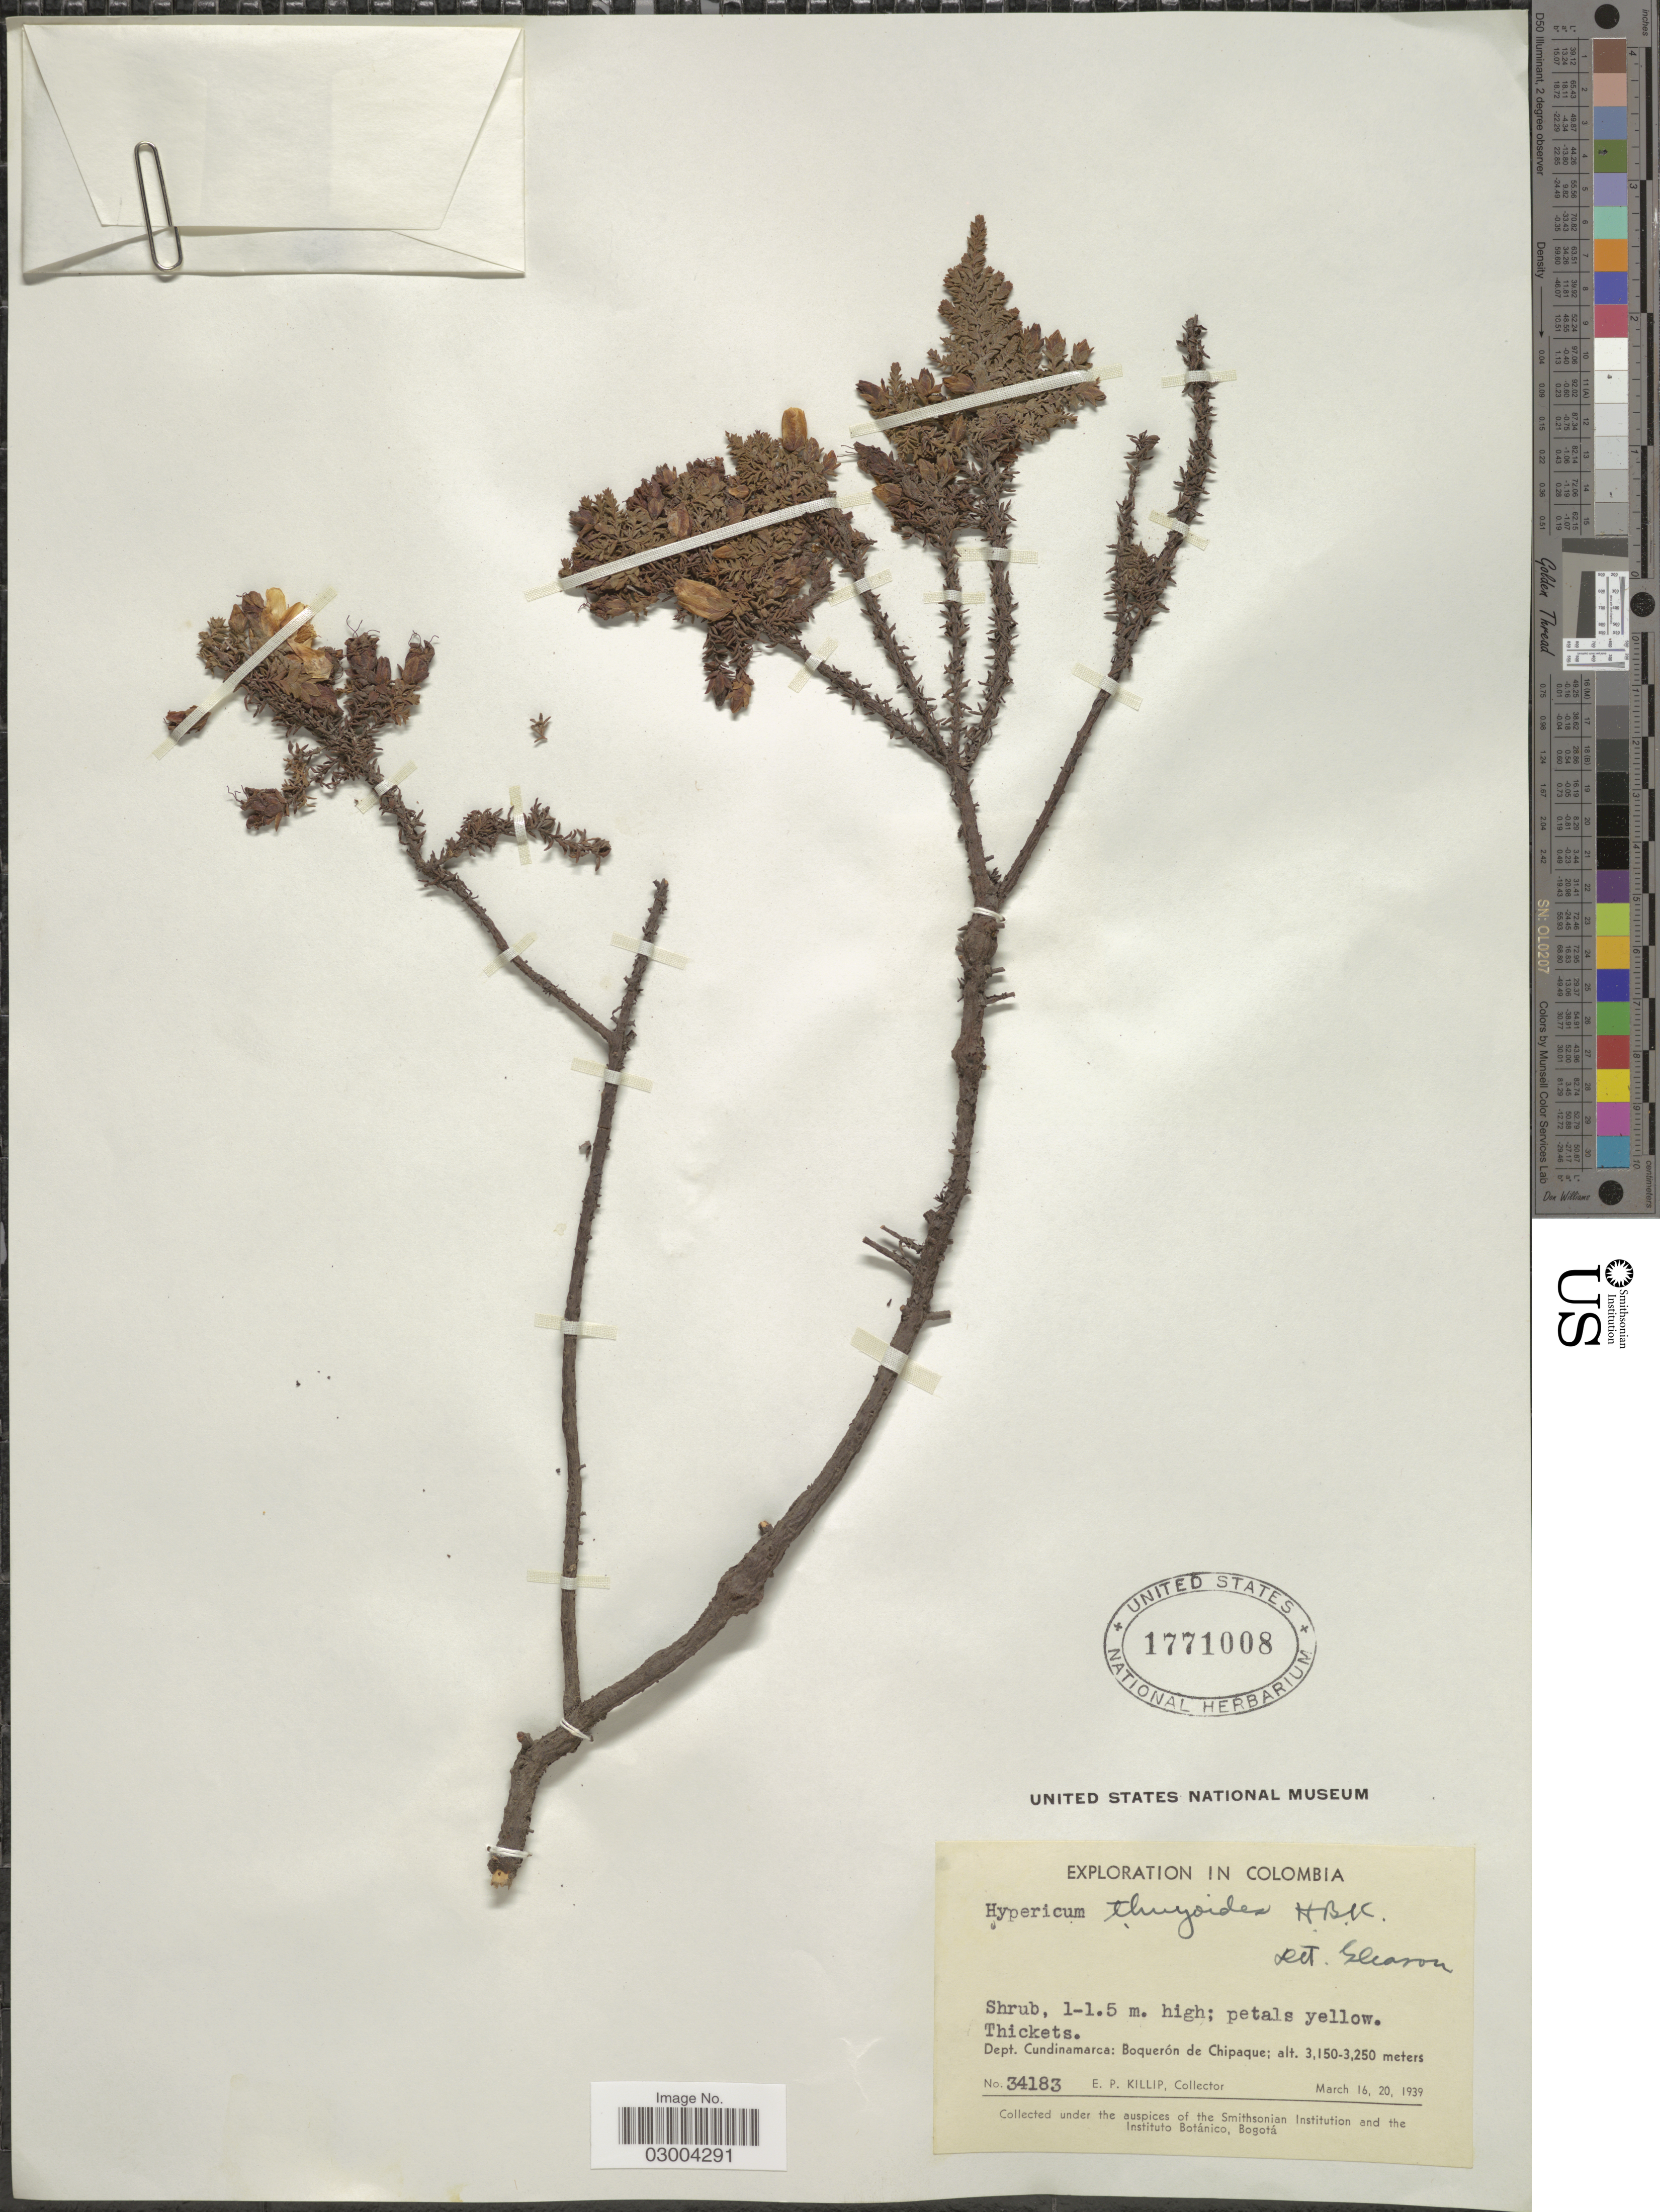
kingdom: Plantae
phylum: Tracheophyta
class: Magnoliopsida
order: Malpighiales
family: Hypericaceae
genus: Hypericum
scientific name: Hypericum thuyoides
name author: Kunth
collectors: E. P. Killip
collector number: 34183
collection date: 1939-03-16/1939-03-20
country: Colombia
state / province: Cundinamarca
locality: Boquerón de Chipaque.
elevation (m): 3150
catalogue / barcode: US 1771008